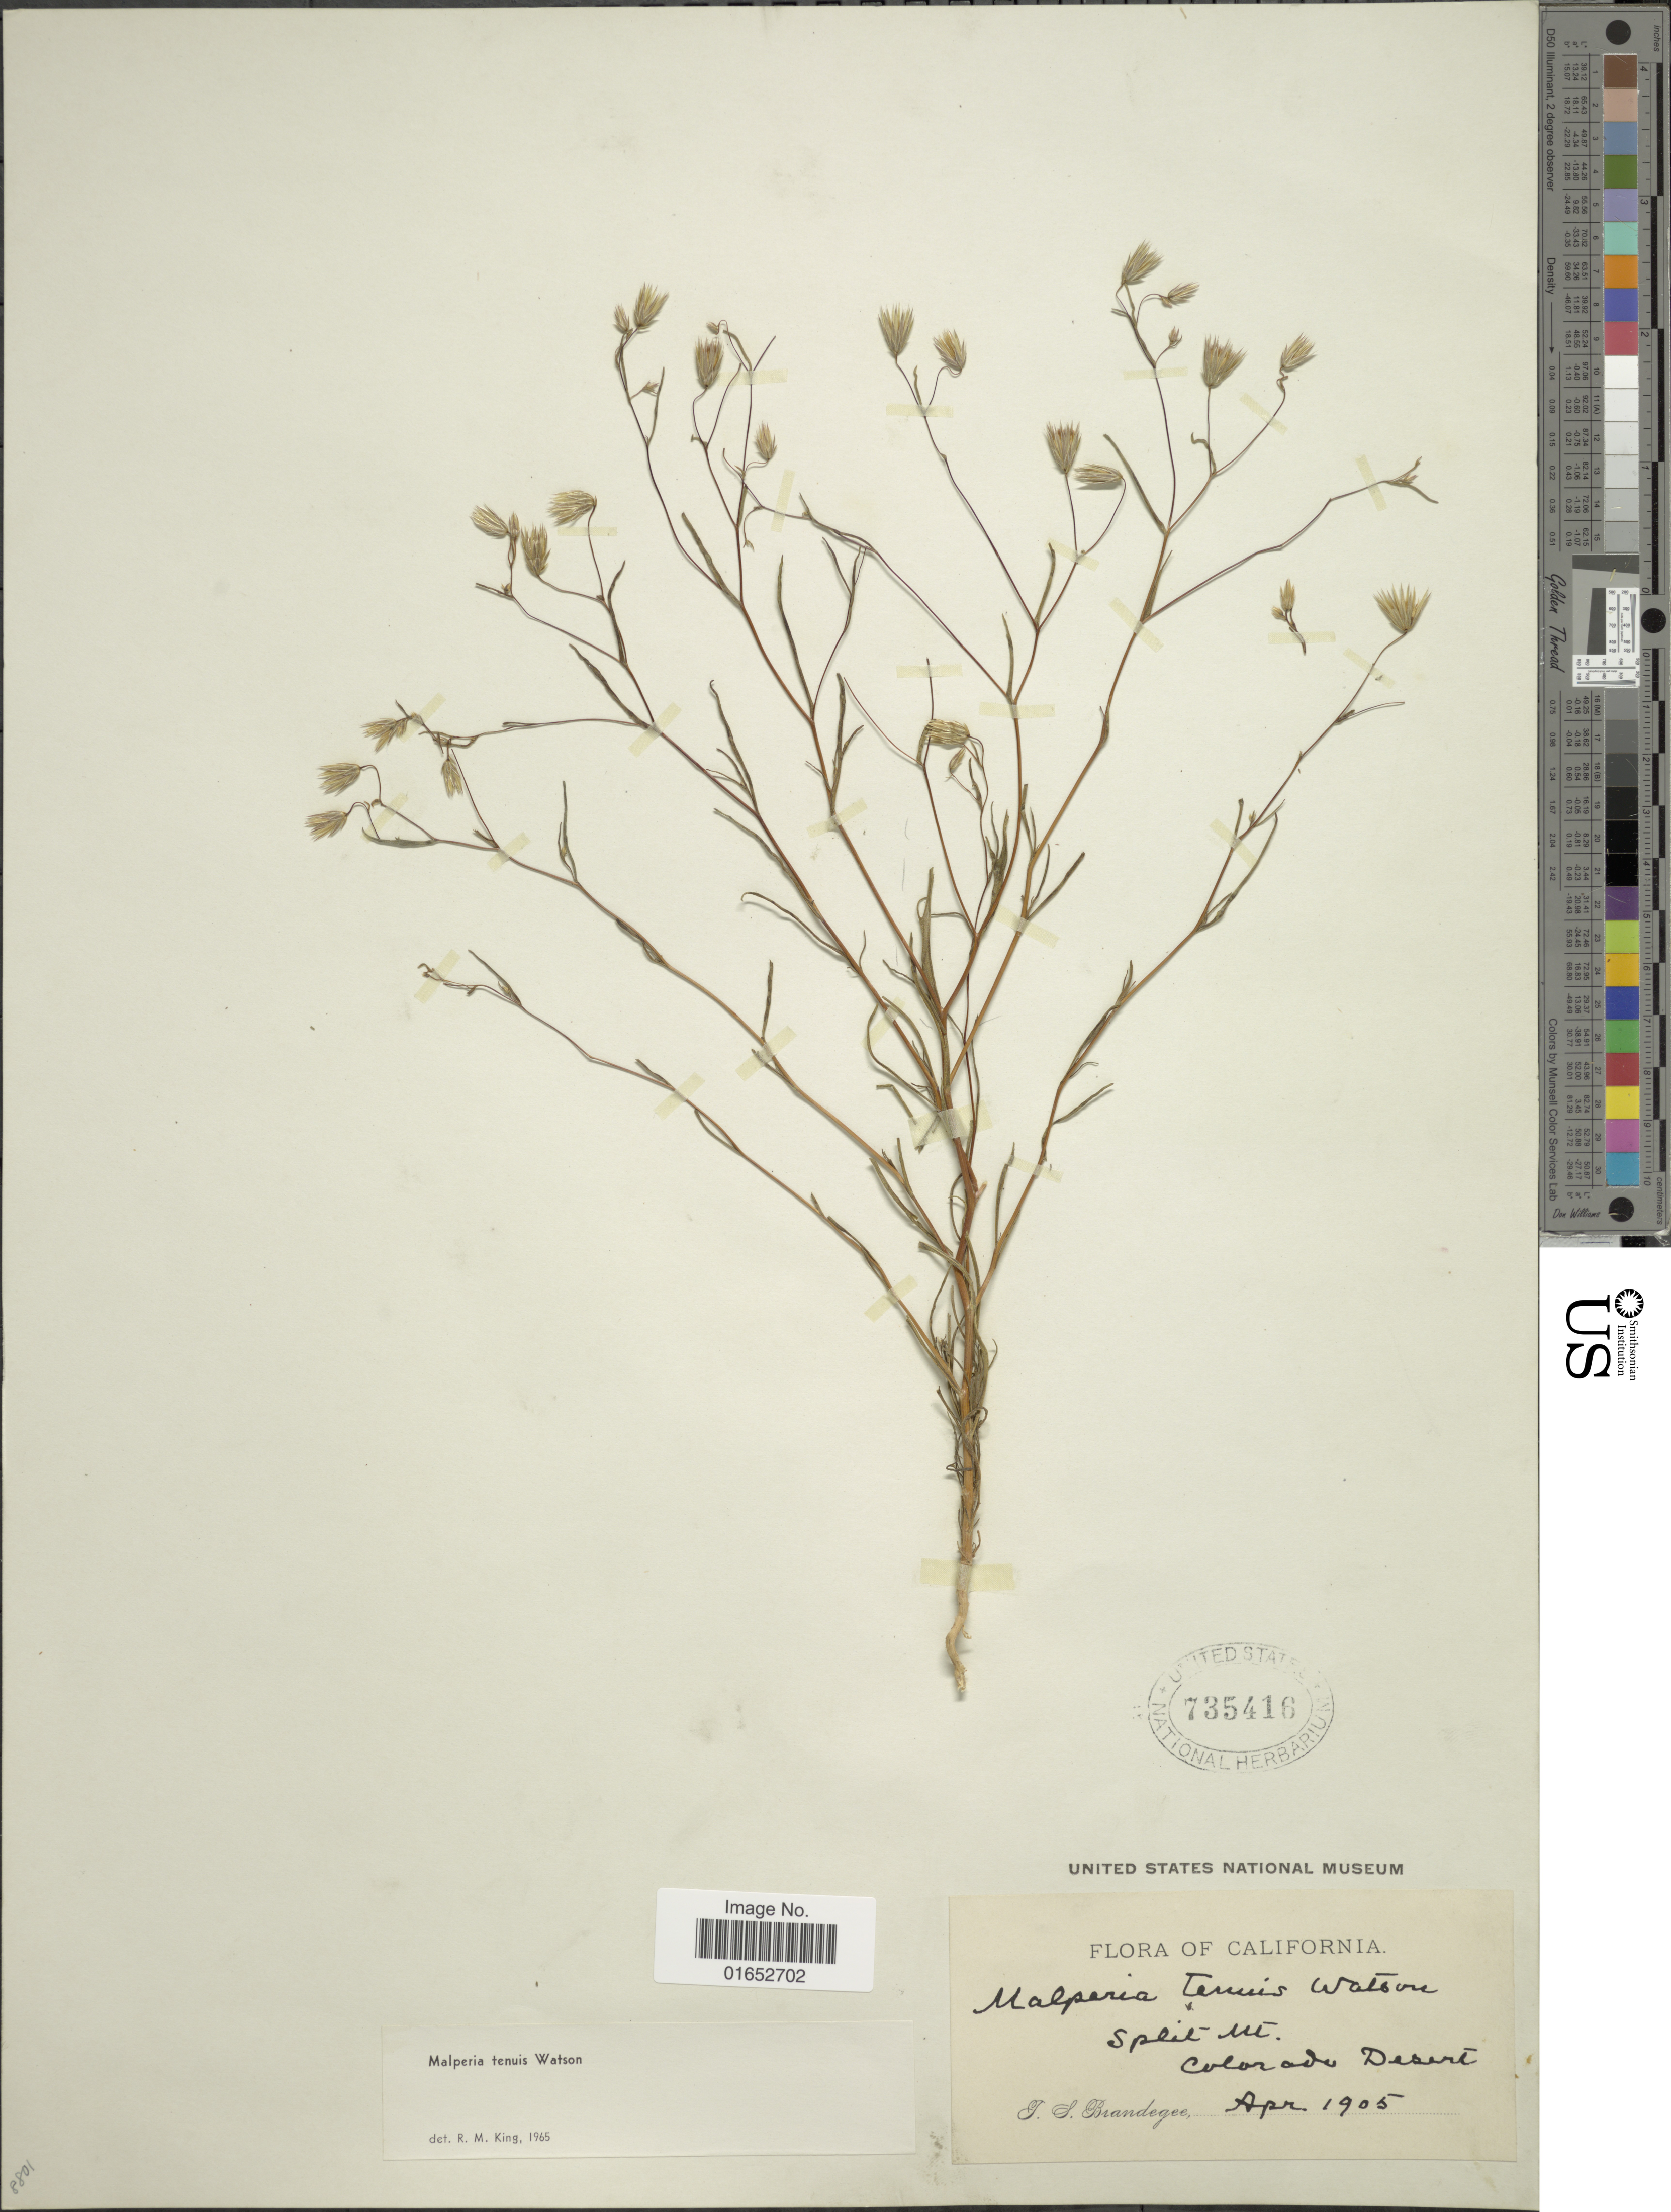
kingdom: Plantae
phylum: Tracheophyta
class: Magnoliopsida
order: Asterales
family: Asteraceae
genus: Malperia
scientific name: Malperia tenuis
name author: S. Watson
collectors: T. S. Brandegee (herbarium)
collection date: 1905-04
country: United States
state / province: California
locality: Split Mt, Colorado Desert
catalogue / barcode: US 735416